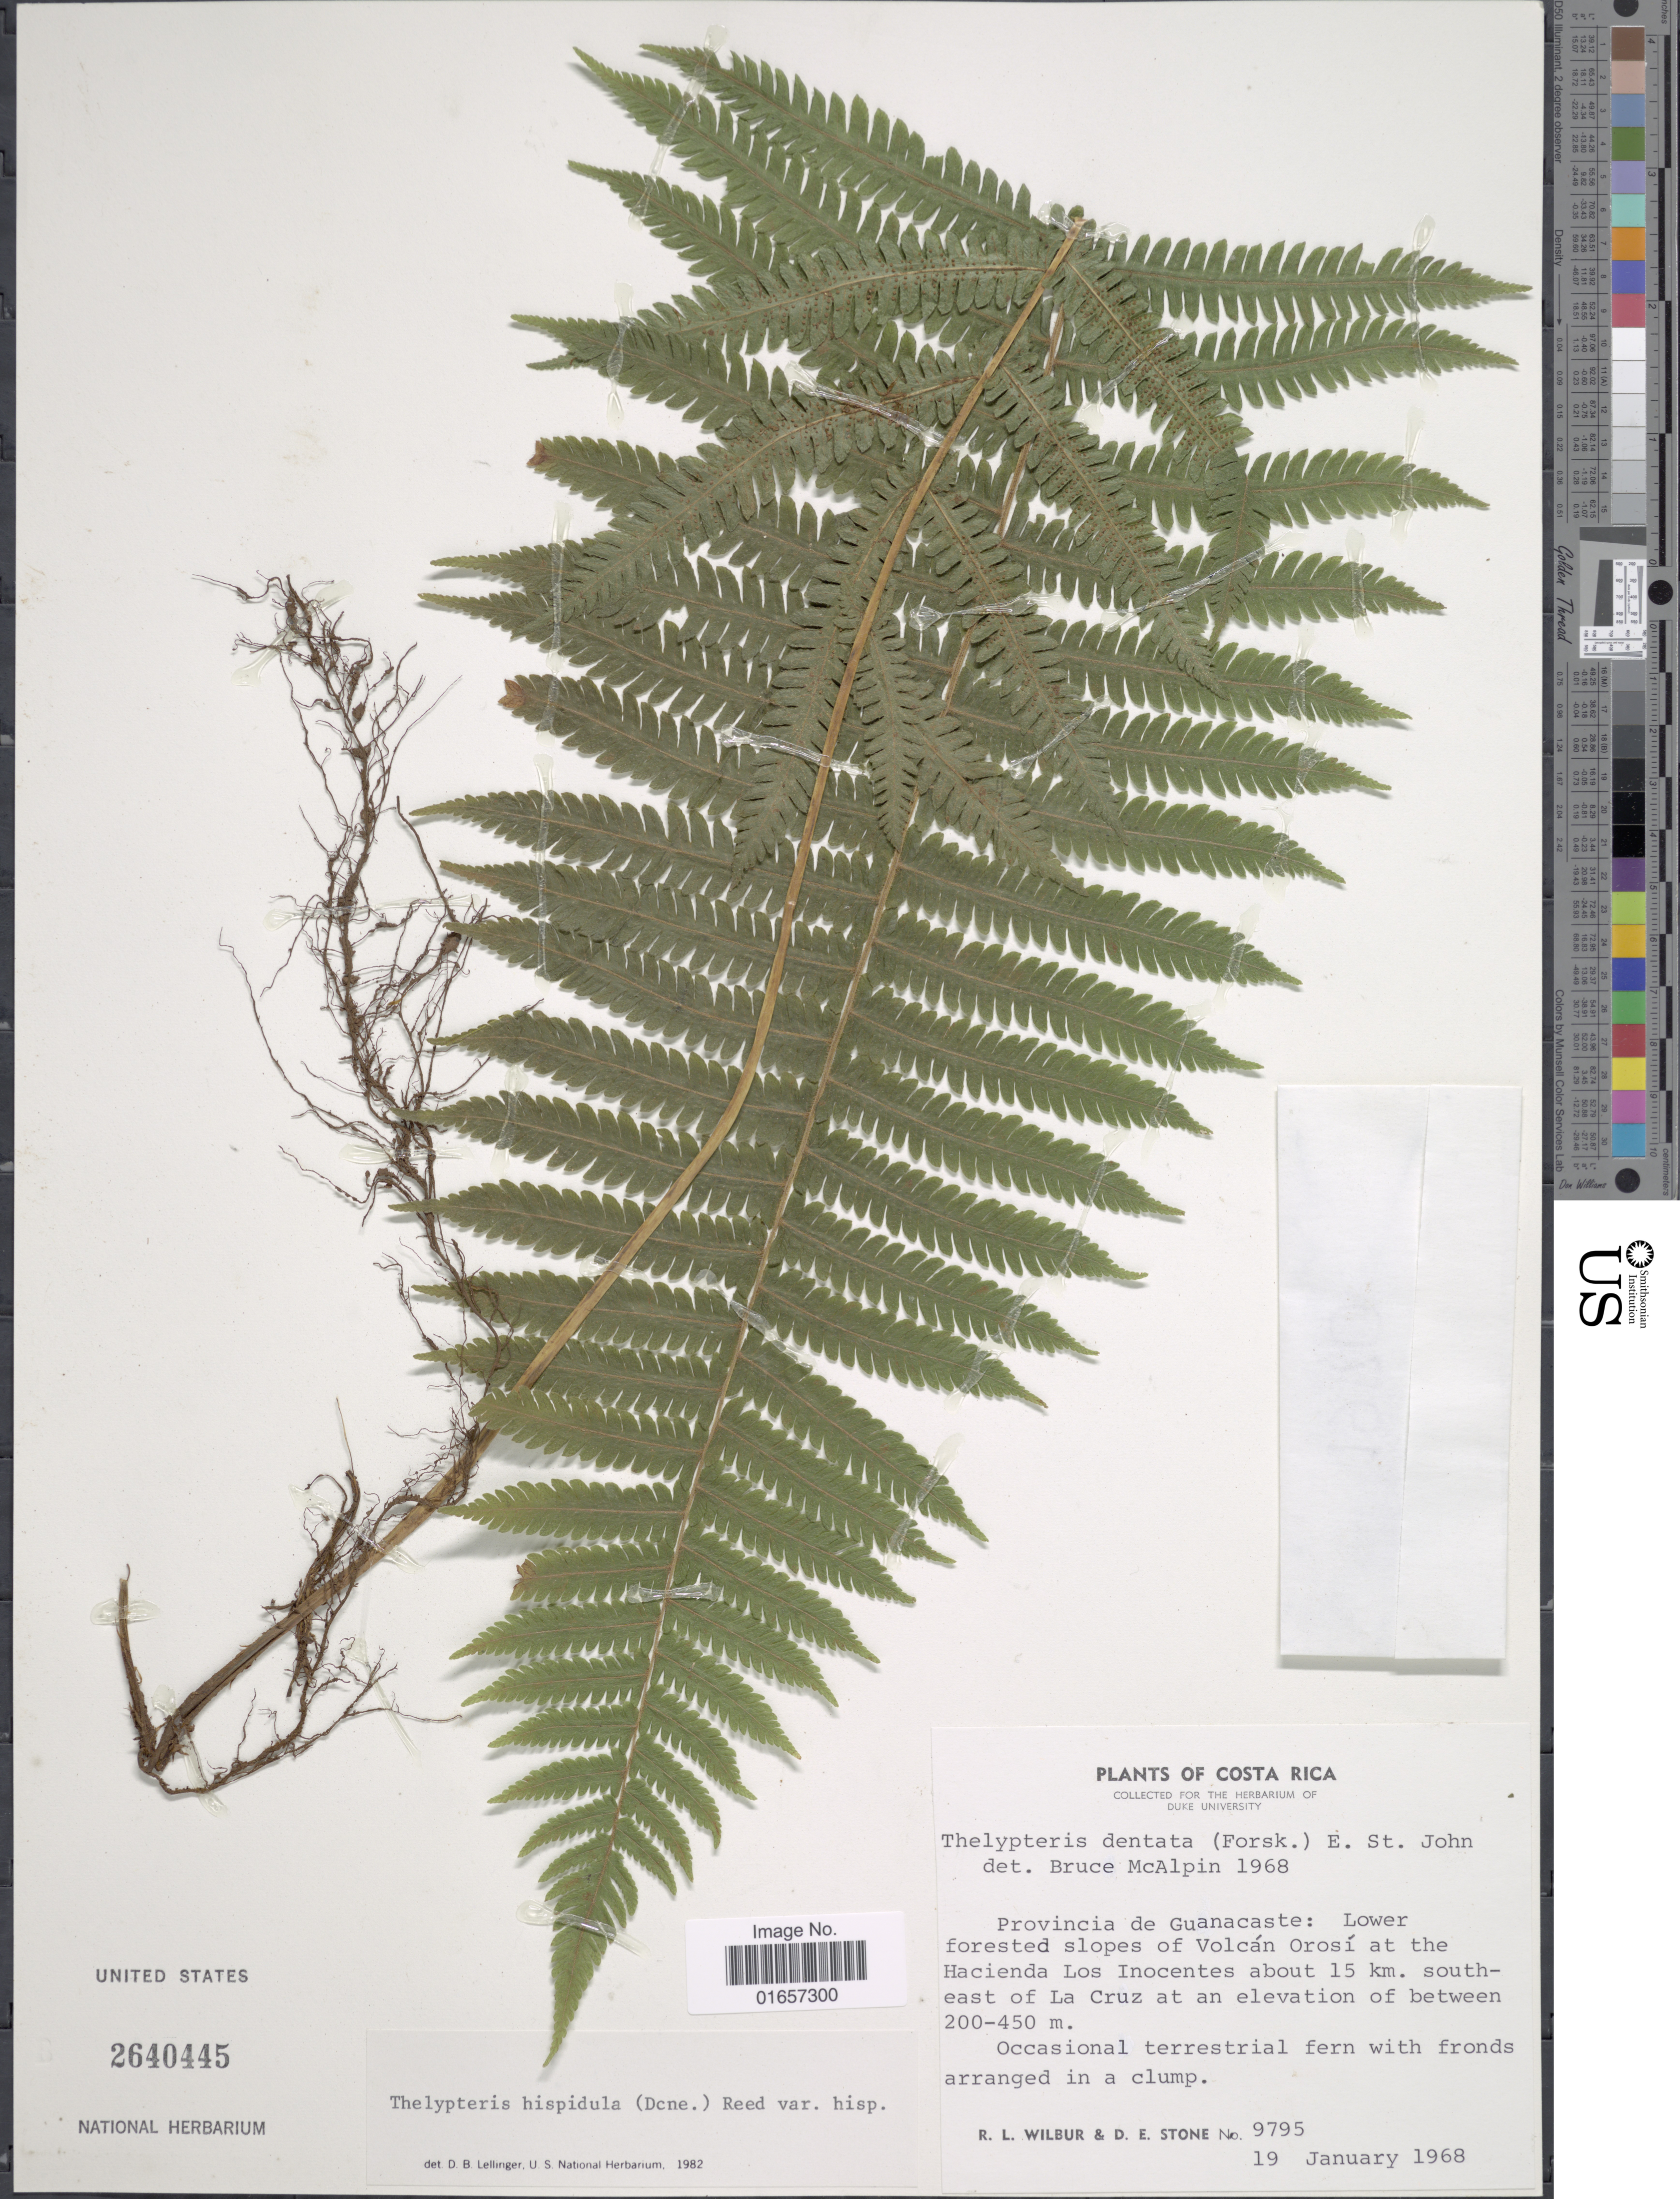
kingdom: Plantae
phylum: Tracheophyta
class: Polypodiopsida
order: Polypodiales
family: Thelypteridaceae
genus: Christella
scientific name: Christella hispidula var. hispidula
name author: (Decne.) Holttum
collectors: R. L. Wilbur & D. E. Stone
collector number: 9795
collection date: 1968-01-19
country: Costa Rica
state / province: Guanacaste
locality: Lower forested slopes of Volcán Orosí at the Hacienda Los Inocentes about 15 km. south- east of La Cruz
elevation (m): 200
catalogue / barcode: US 2640445